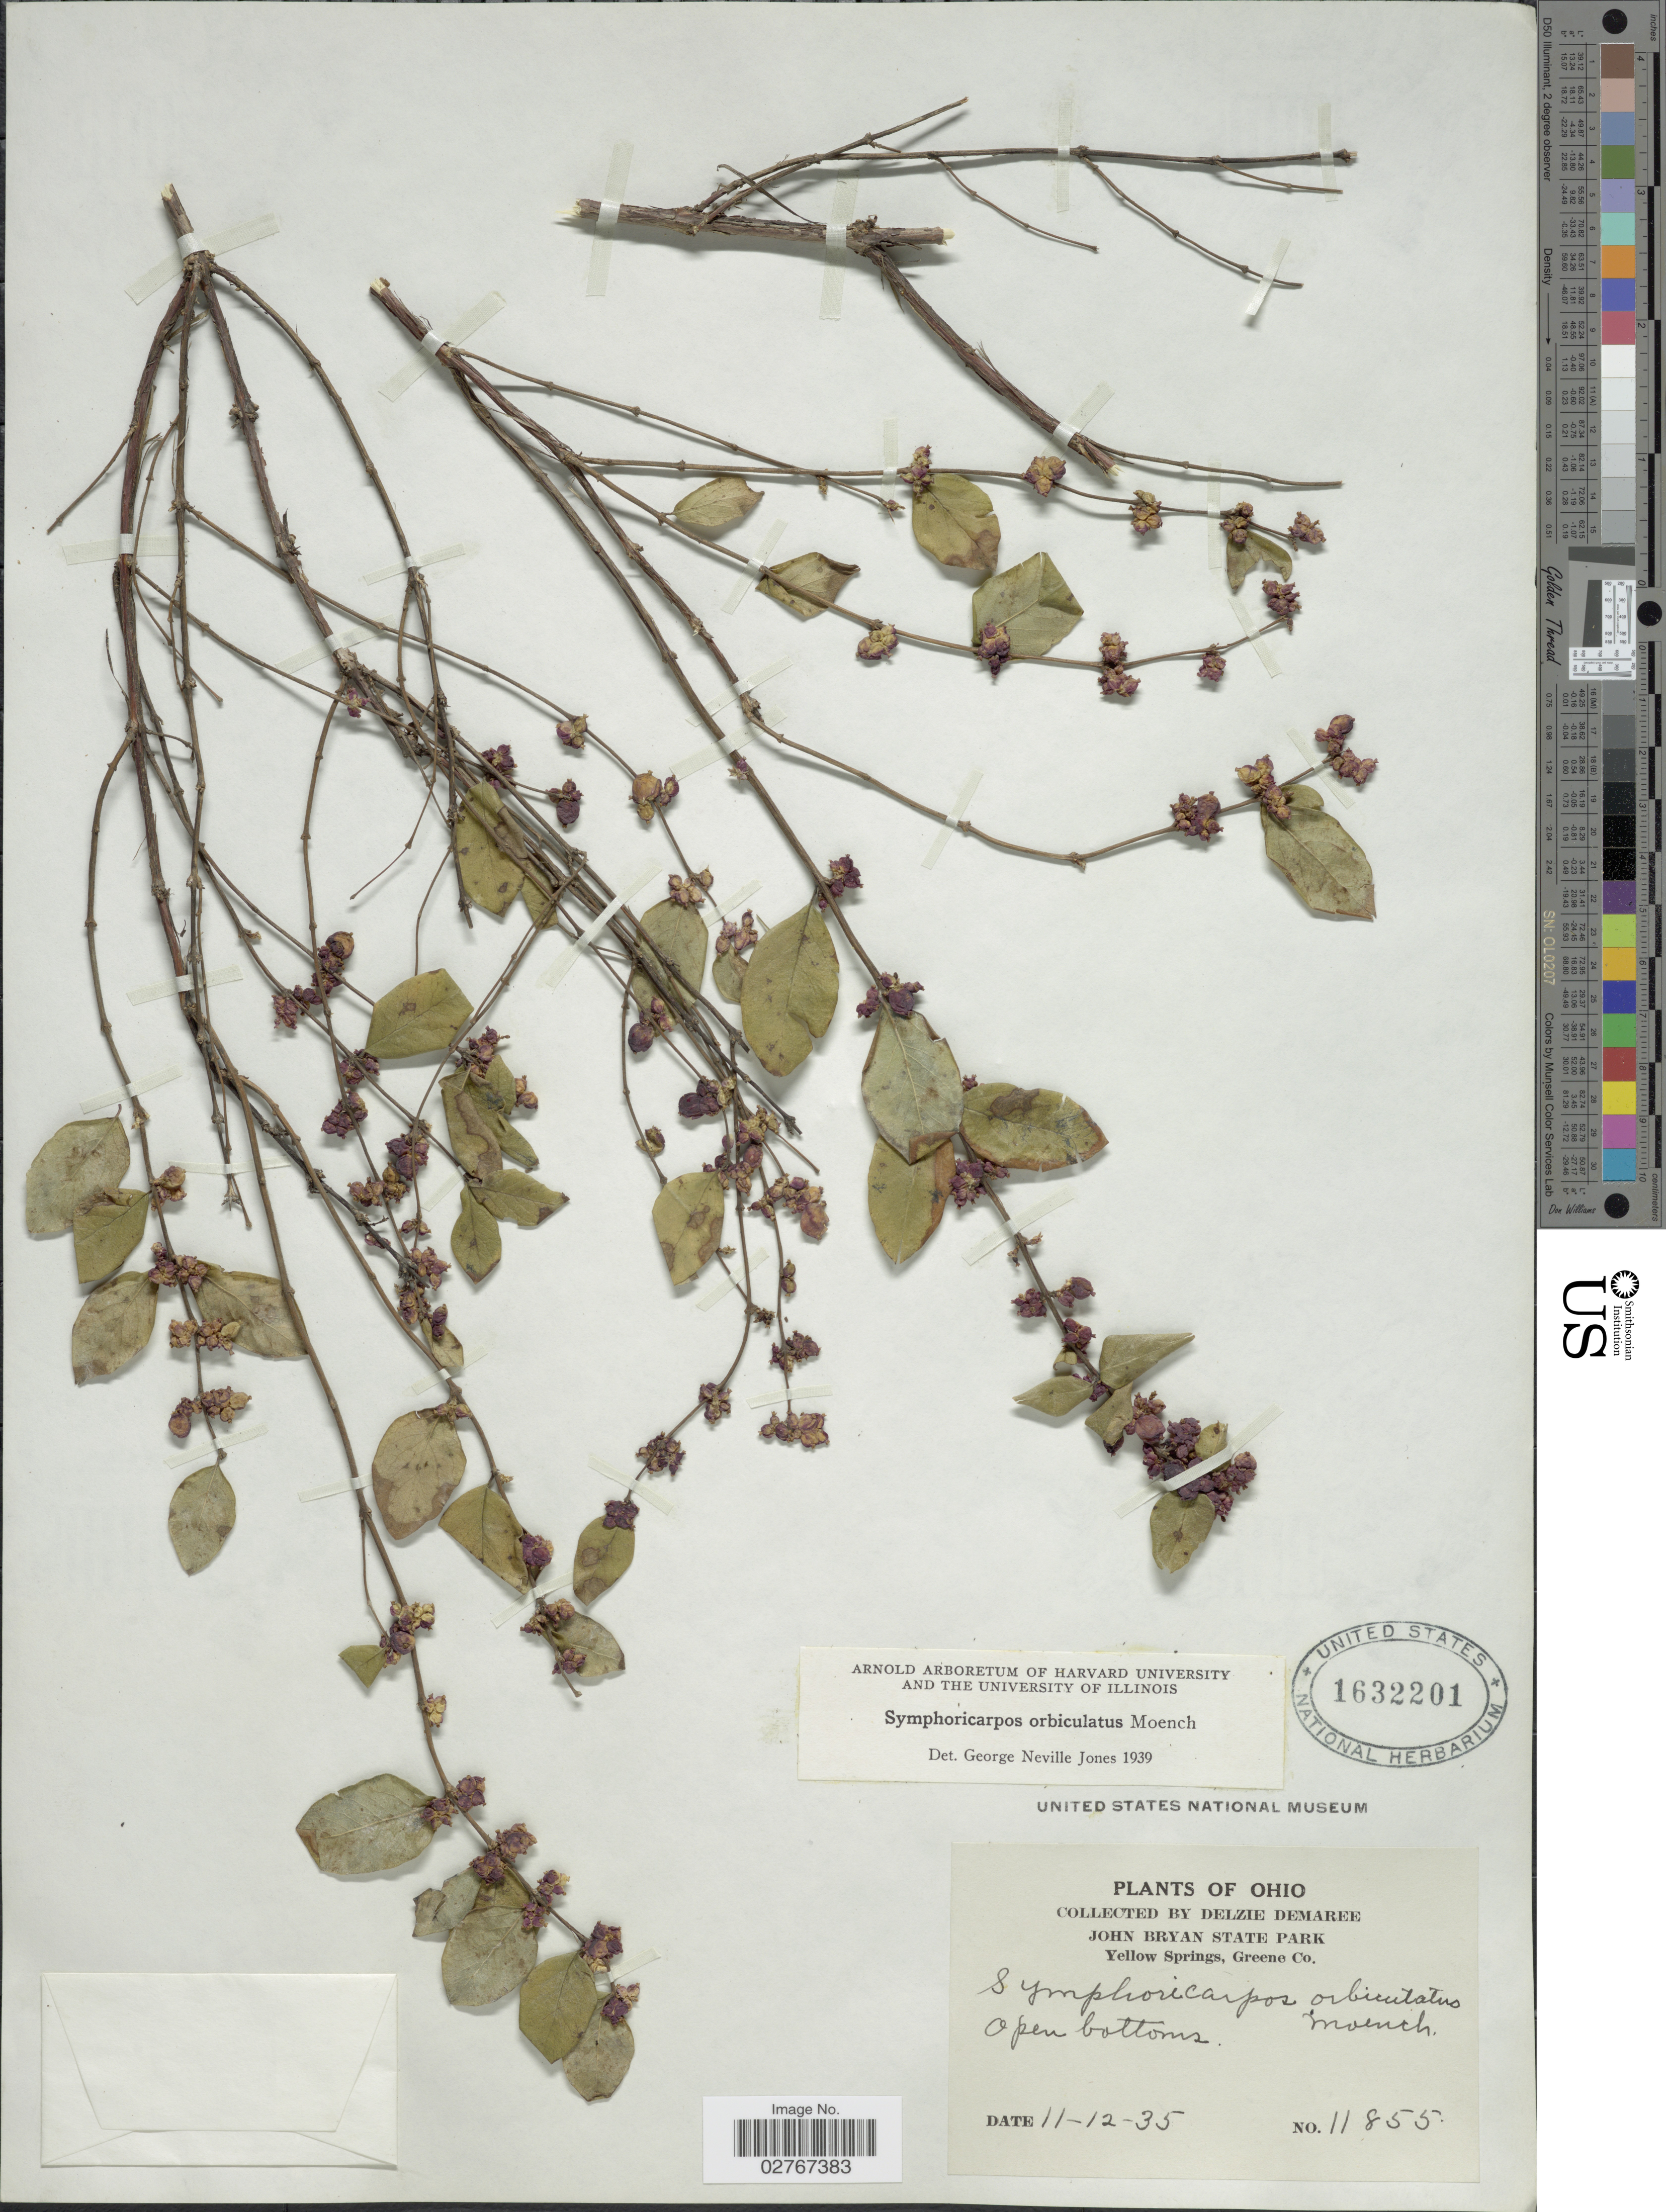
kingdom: Plantae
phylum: Tracheophyta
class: Magnoliopsida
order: Dipsacales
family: Caprifoliaceae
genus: Symphoricarpos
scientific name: Symphoricarpos orbiculatus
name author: Moench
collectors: D. Demaree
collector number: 11855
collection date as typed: Transcribed d/m/y: 12/11/35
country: United States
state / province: Ohio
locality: John Bryan State Park. Yellow Springs, Greene Co.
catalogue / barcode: US 1632201